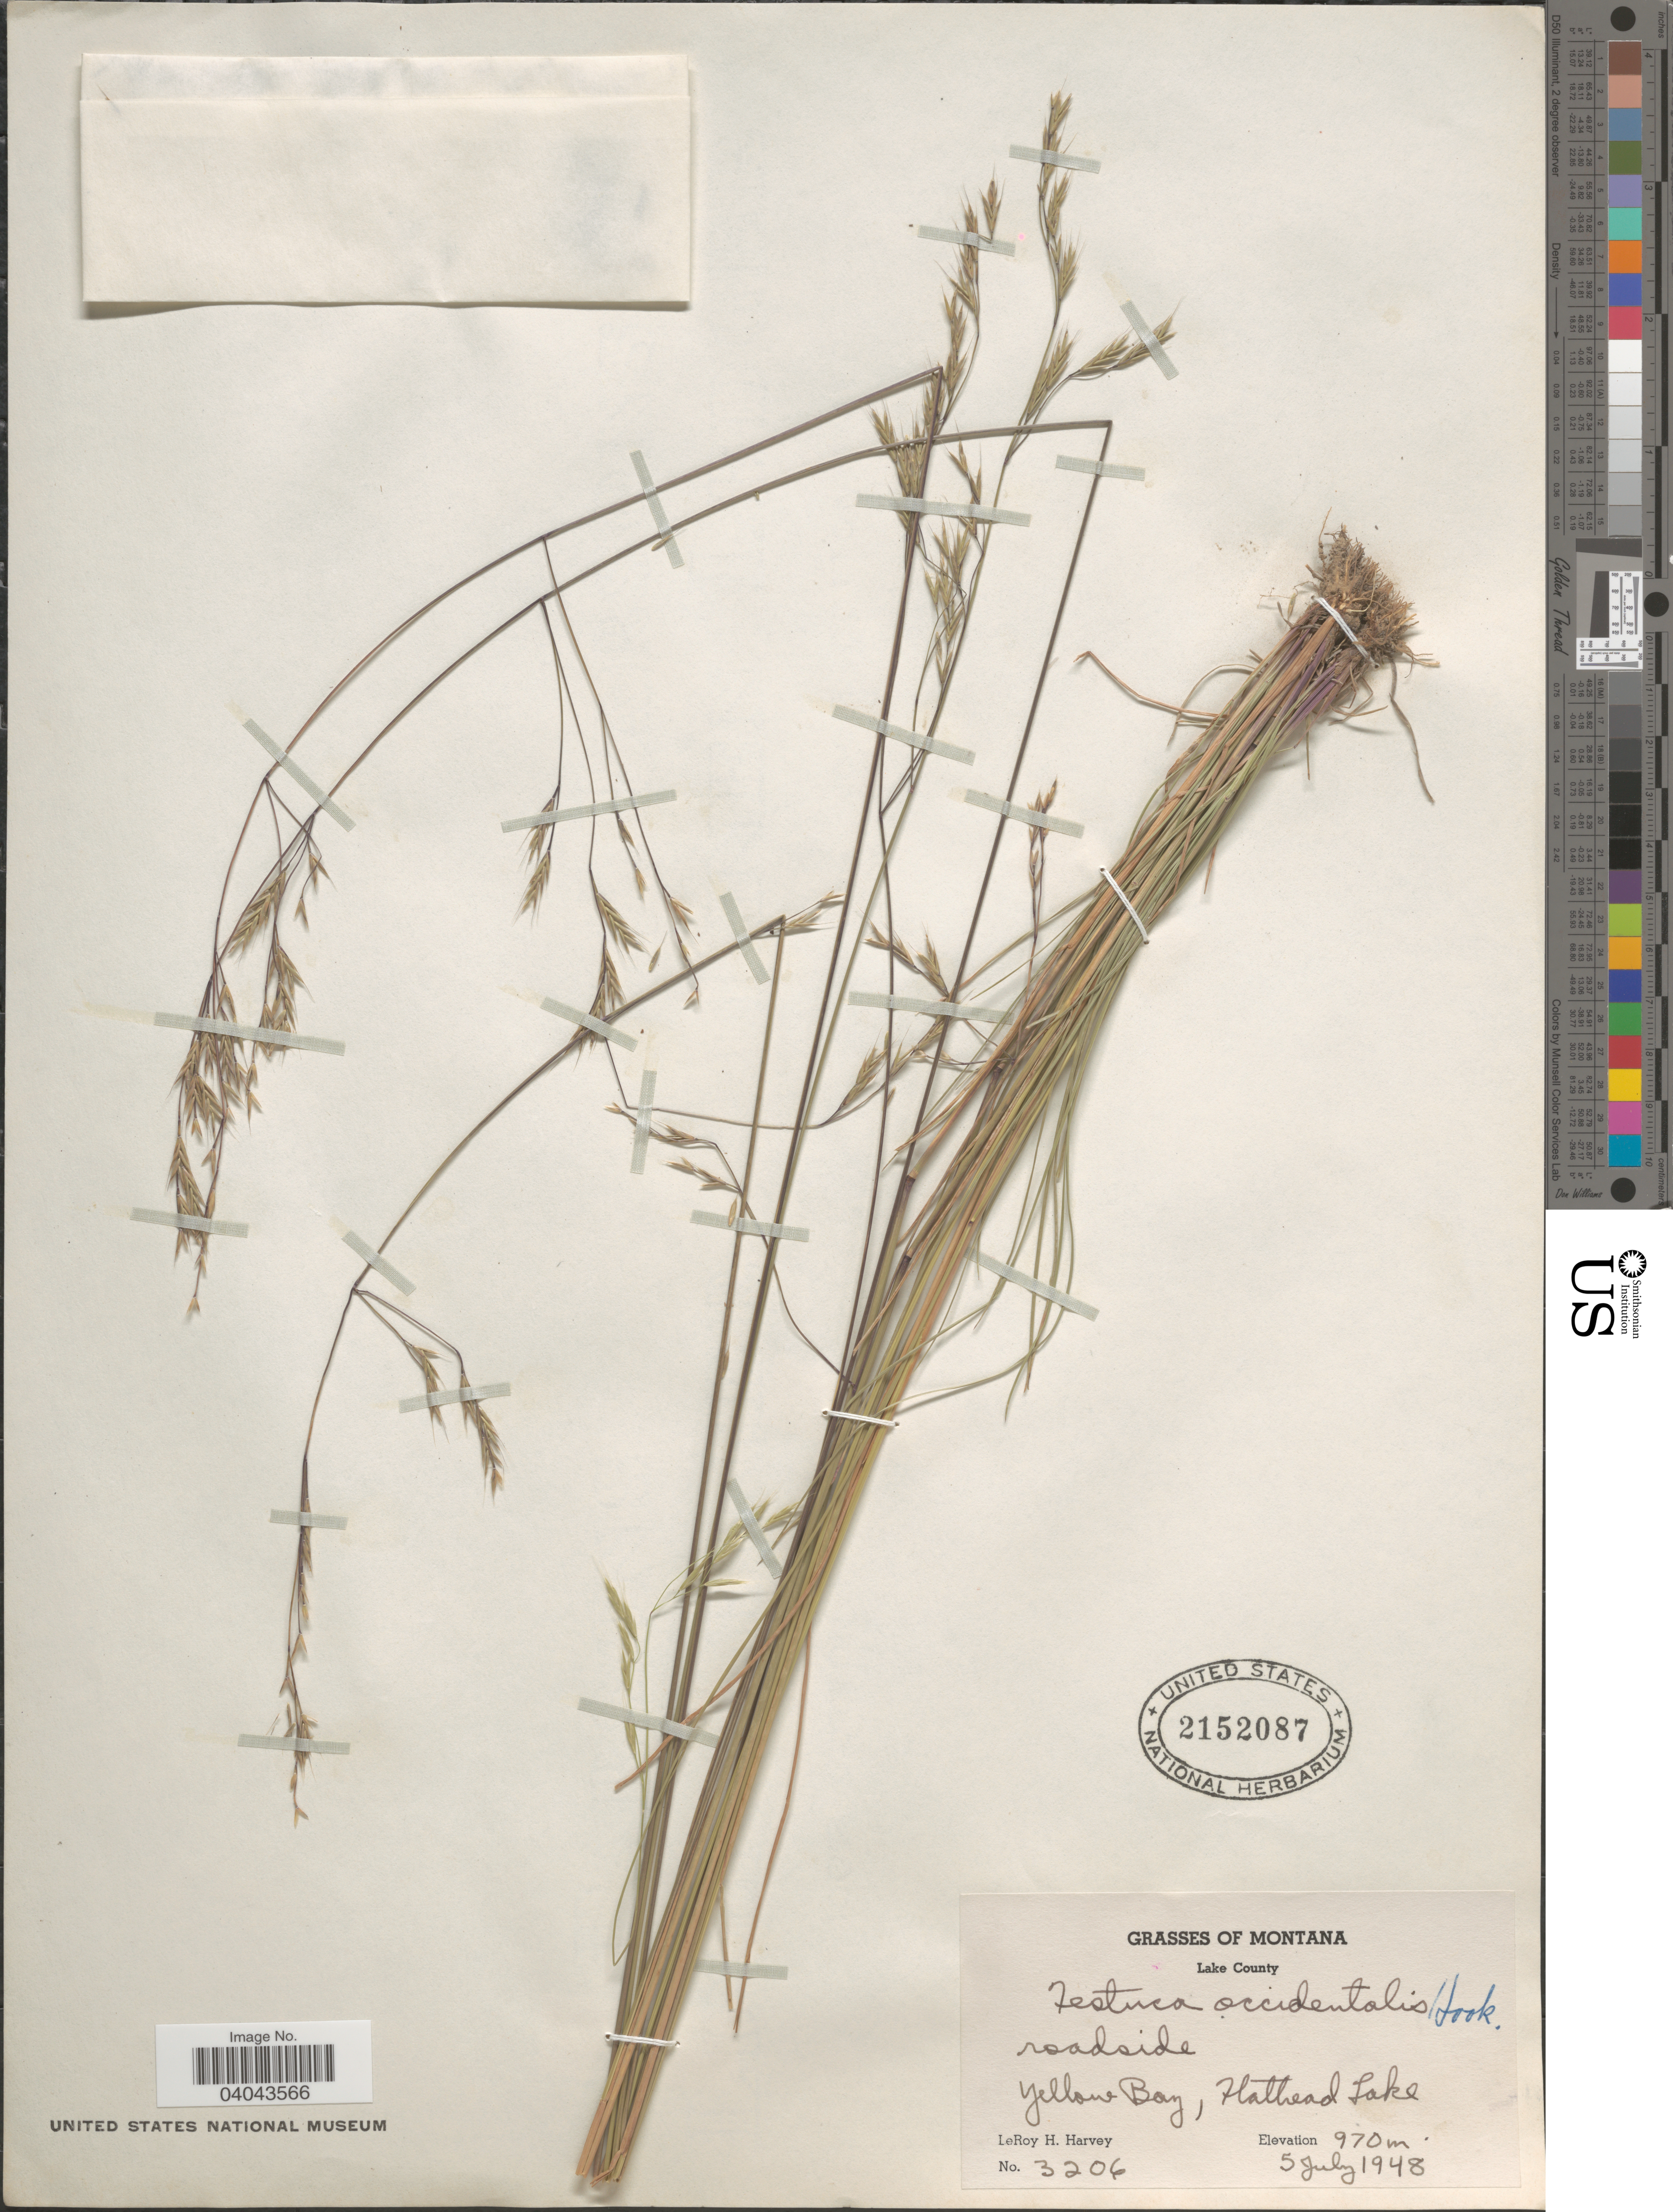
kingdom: Plantae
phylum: Tracheophyta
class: Liliopsida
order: Poales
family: Poaceae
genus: Festuca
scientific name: Festuca occidentalis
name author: Hook.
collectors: L. H. Harvey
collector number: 3206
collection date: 1948-07-05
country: United States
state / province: Montana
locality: Lake County. Yellow Bay, Flathead Lake.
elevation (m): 970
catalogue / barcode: US 2152087